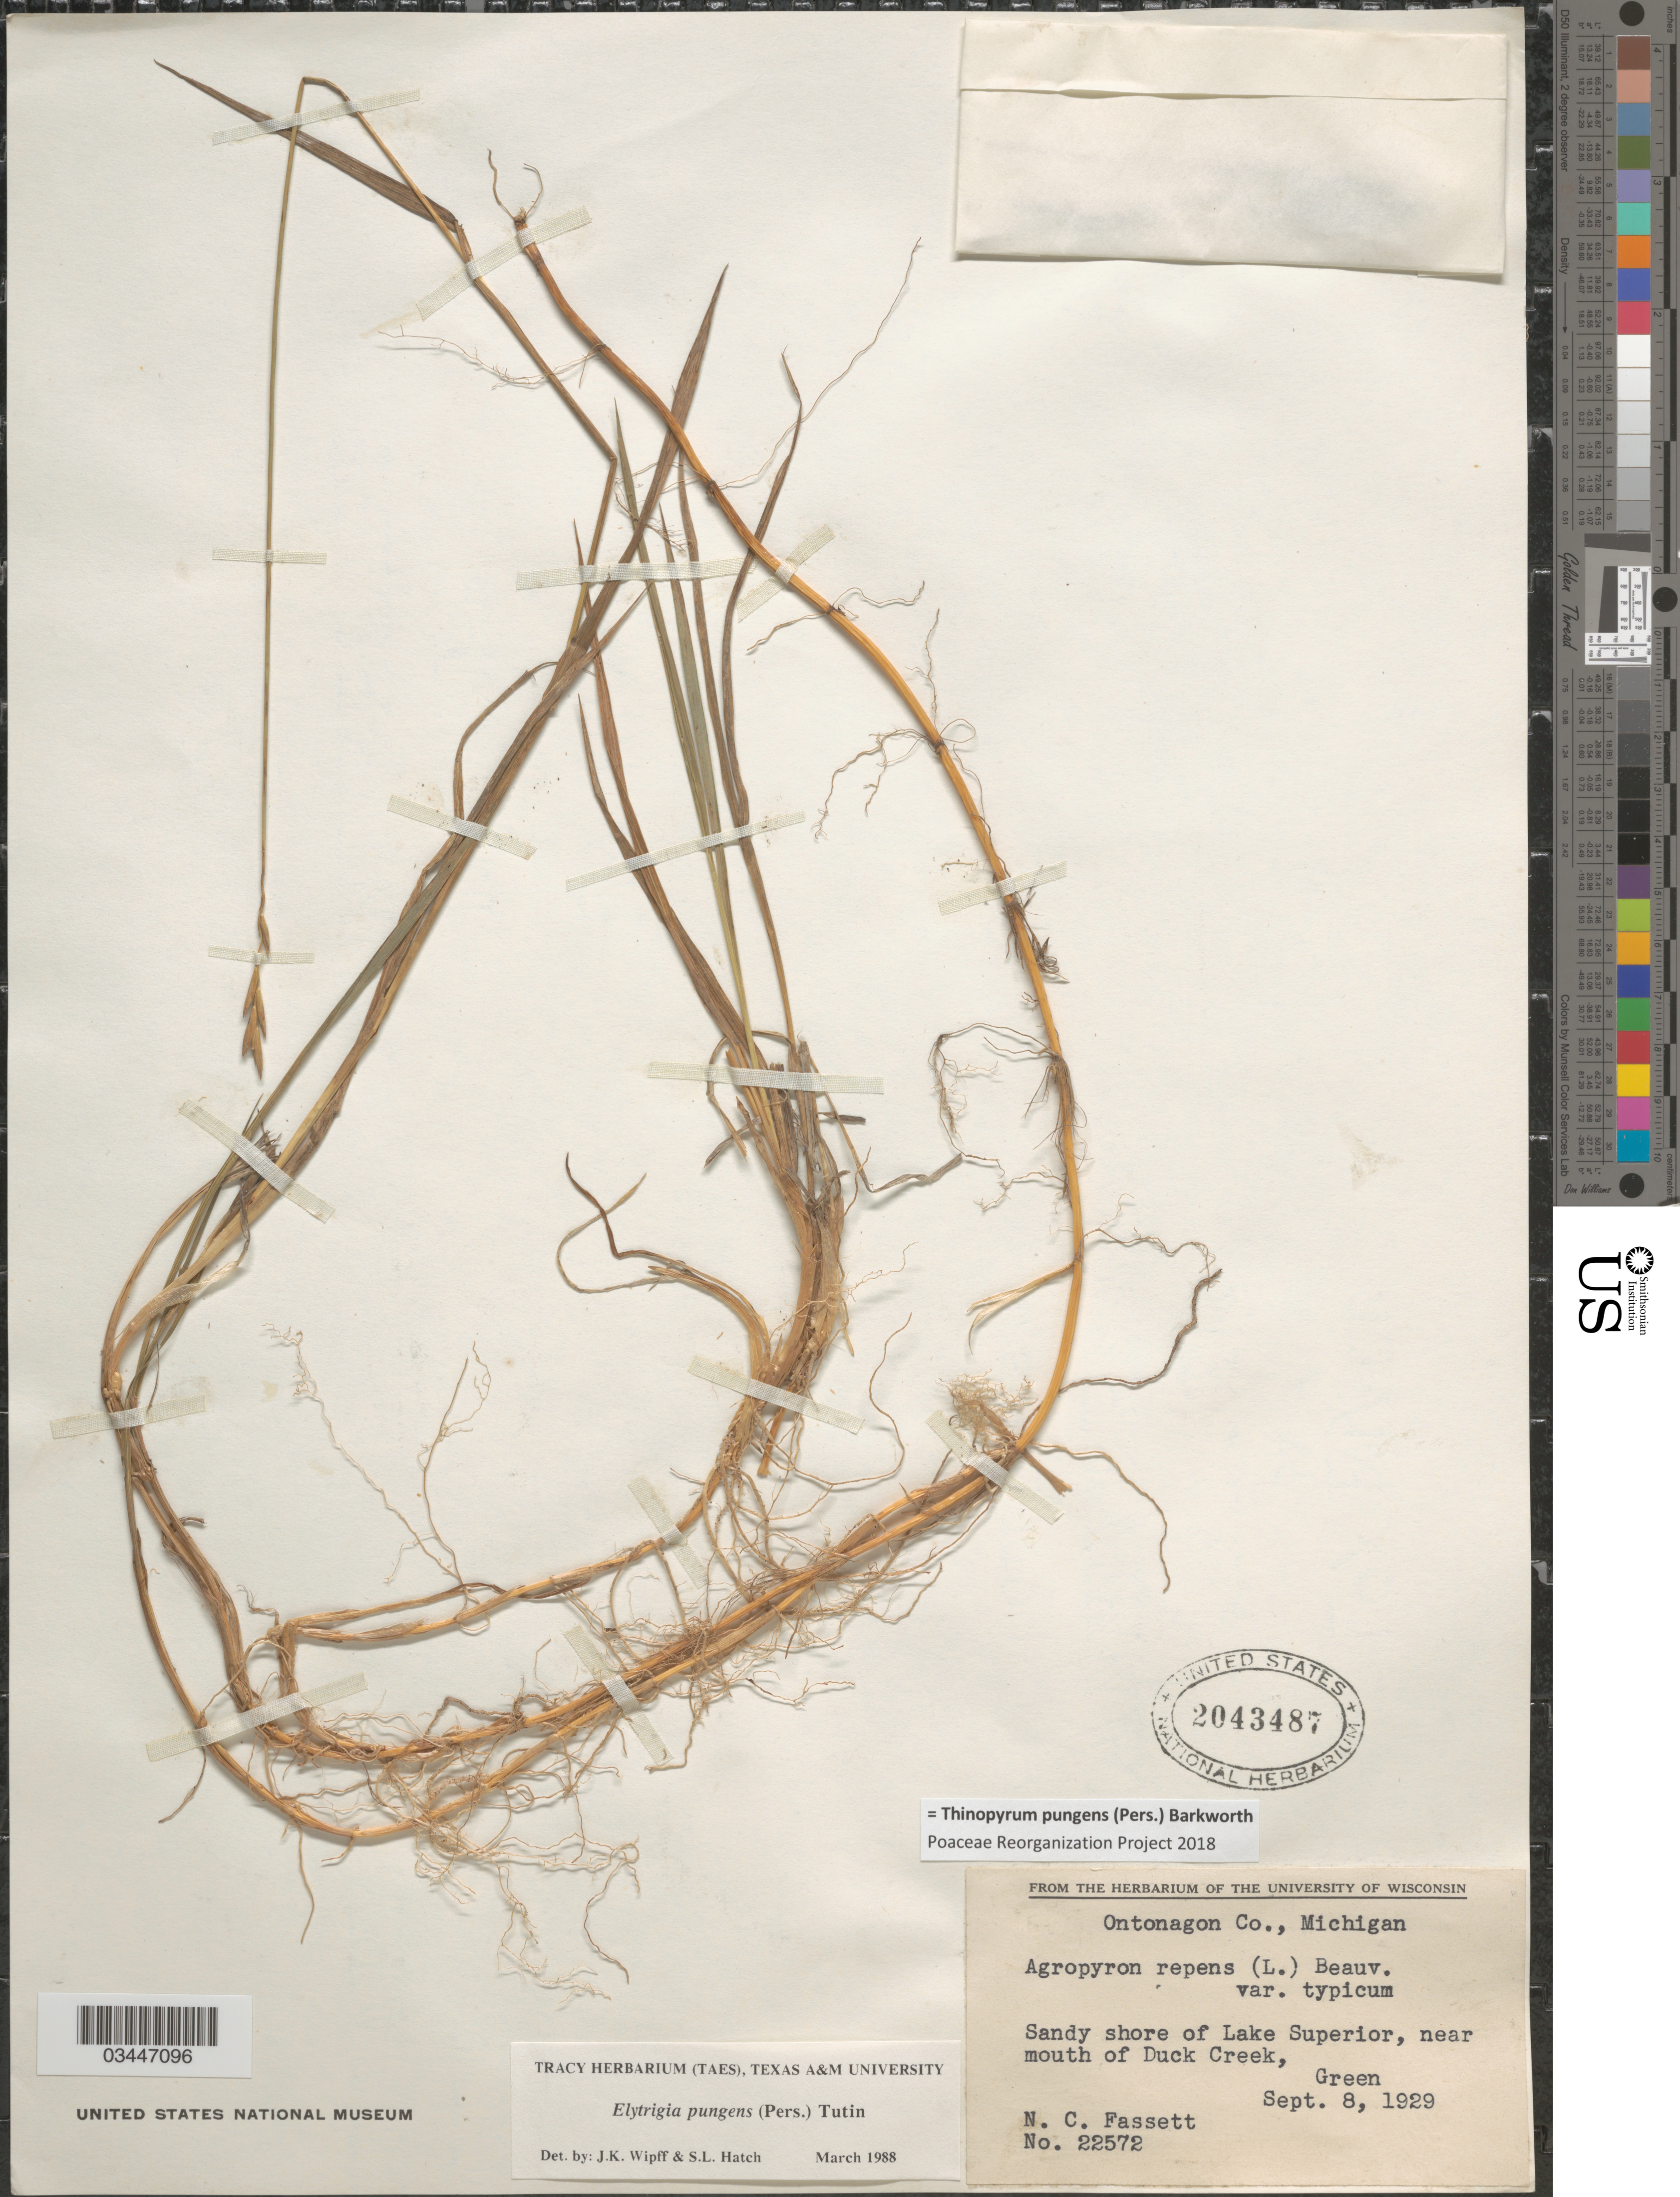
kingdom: Plantae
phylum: Tracheophyta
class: Liliopsida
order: Poales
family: Poaceae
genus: Thinopyrum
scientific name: Thinopyrum pungens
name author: (Pers.) Barkworth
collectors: N. C. Fassett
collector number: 22572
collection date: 1929-09-08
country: United States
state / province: Michigan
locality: Ontonagon Co. Sandy shore of Lake Superior, near mouth of Duck Creek, Green.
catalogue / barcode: US 2043487